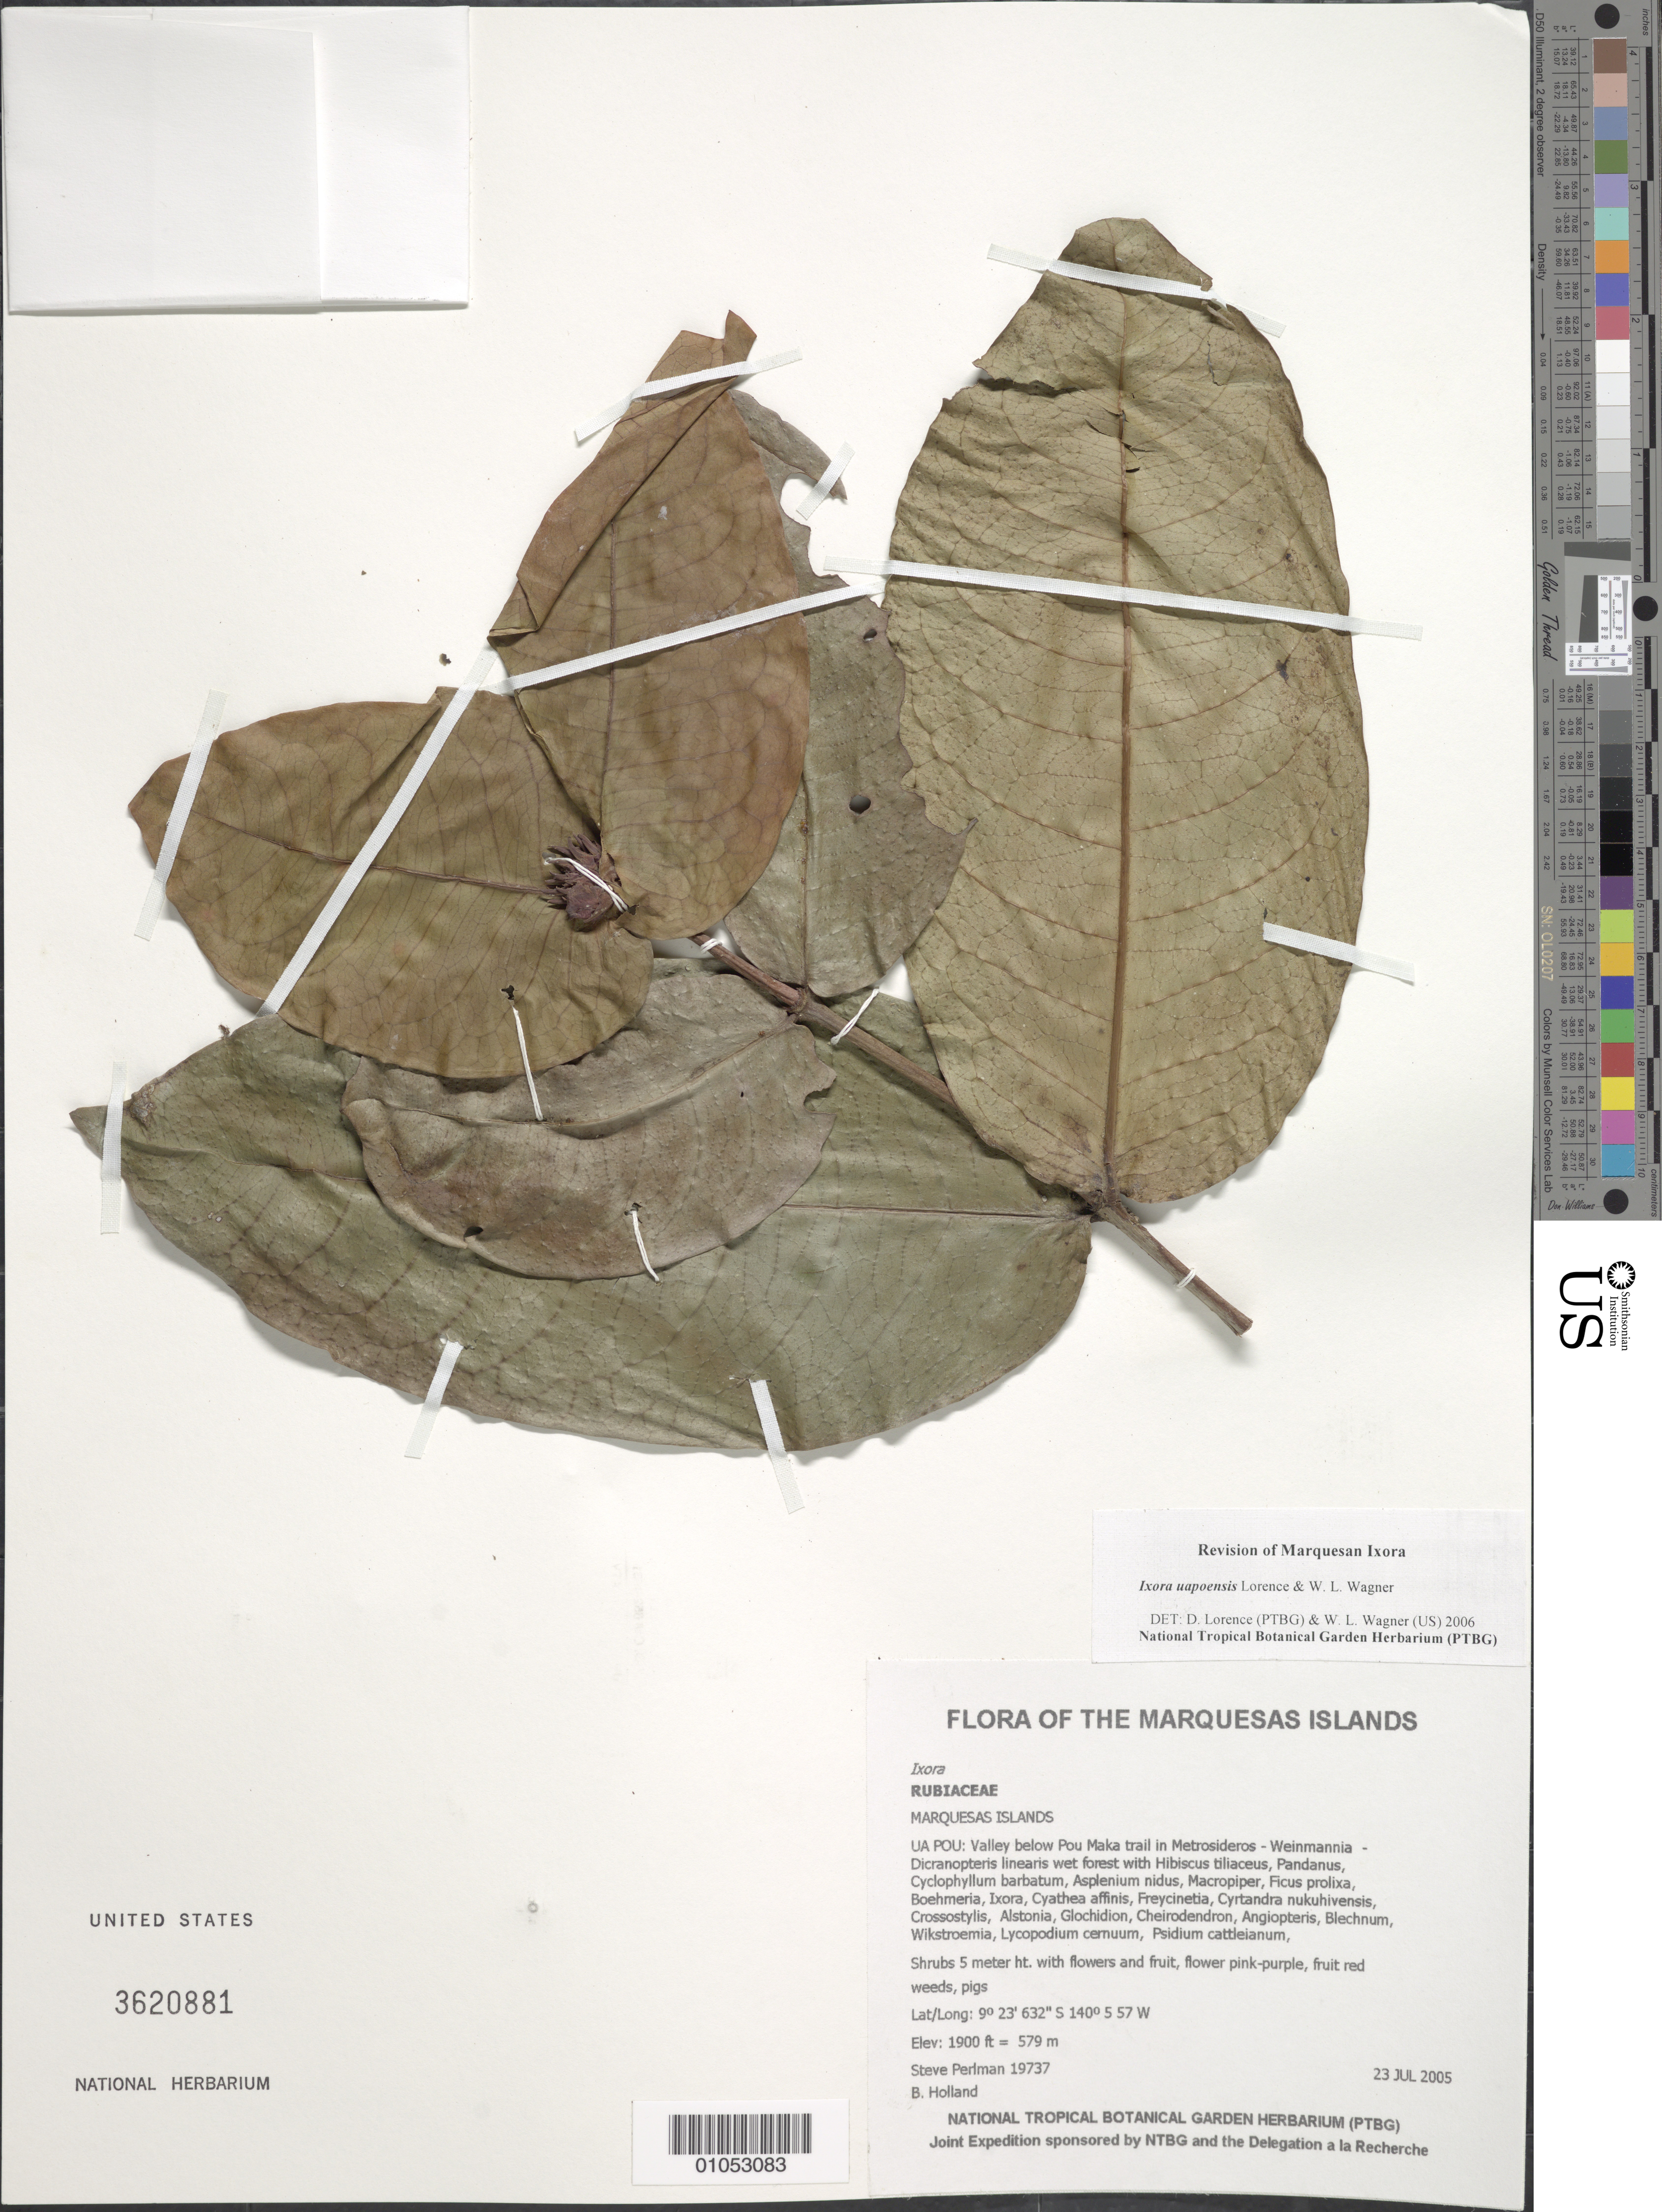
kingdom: Plantae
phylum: Tracheophyta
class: Magnoliopsida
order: Gentianales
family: Rubiaceae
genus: Ixora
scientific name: Ixora uapouensis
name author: Lorence & W.L. Wagner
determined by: Lorence, David H.; Wagner, W. H.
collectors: S. P. Perlman & B. Holland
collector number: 19737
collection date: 2005-07-23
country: French Polynesia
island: Ua Pou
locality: Valley below Pou Maka trail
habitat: Metrosideros - Weinmannia - Dicranopteris linearis wet forest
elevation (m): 579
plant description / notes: Weeds, pigs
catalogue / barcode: US 3620881